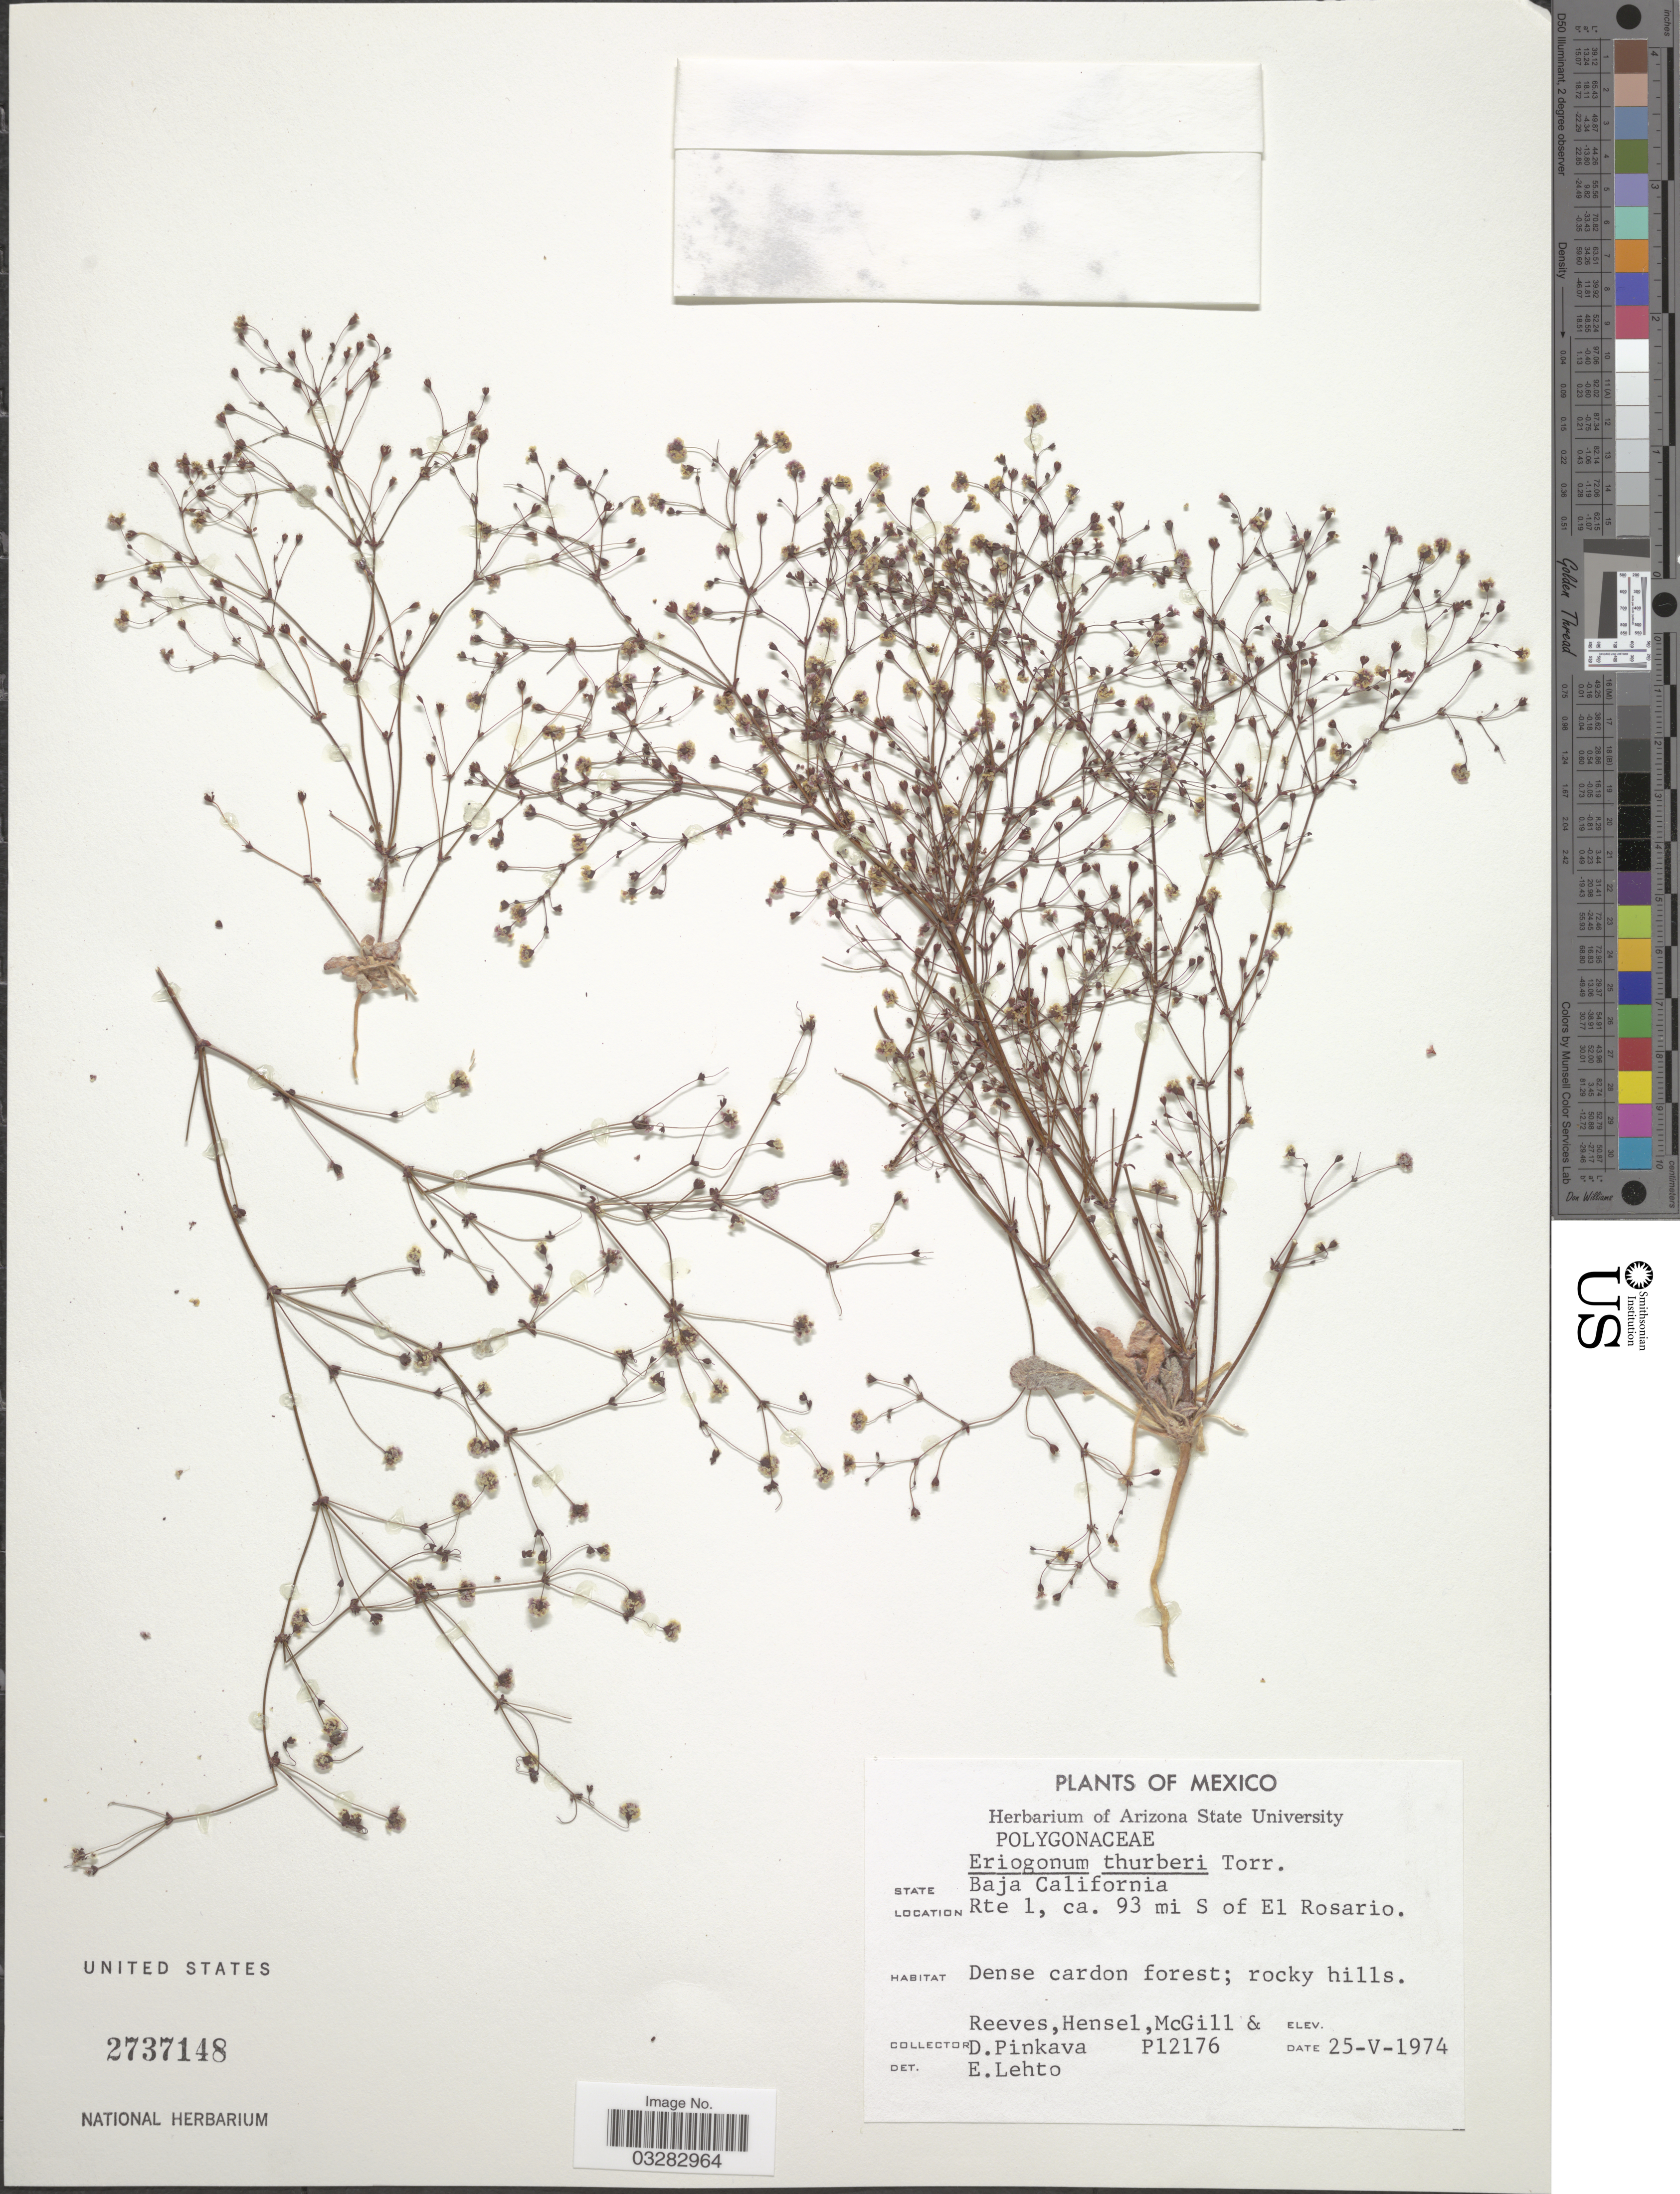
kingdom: Plantae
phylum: Tracheophyta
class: Magnoliopsida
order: Caryophyllales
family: Polygonaceae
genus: Eriogonum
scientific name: Eriogonum thurberi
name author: Torr.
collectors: -. Reeves, -. Hensel, -. McGill & Pinkava, D. B.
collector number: P12176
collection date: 1974-05-25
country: Mexico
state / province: Baja California Norte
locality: Rte 1, ca. 93 mi S of El Rosario.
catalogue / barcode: US 2737148